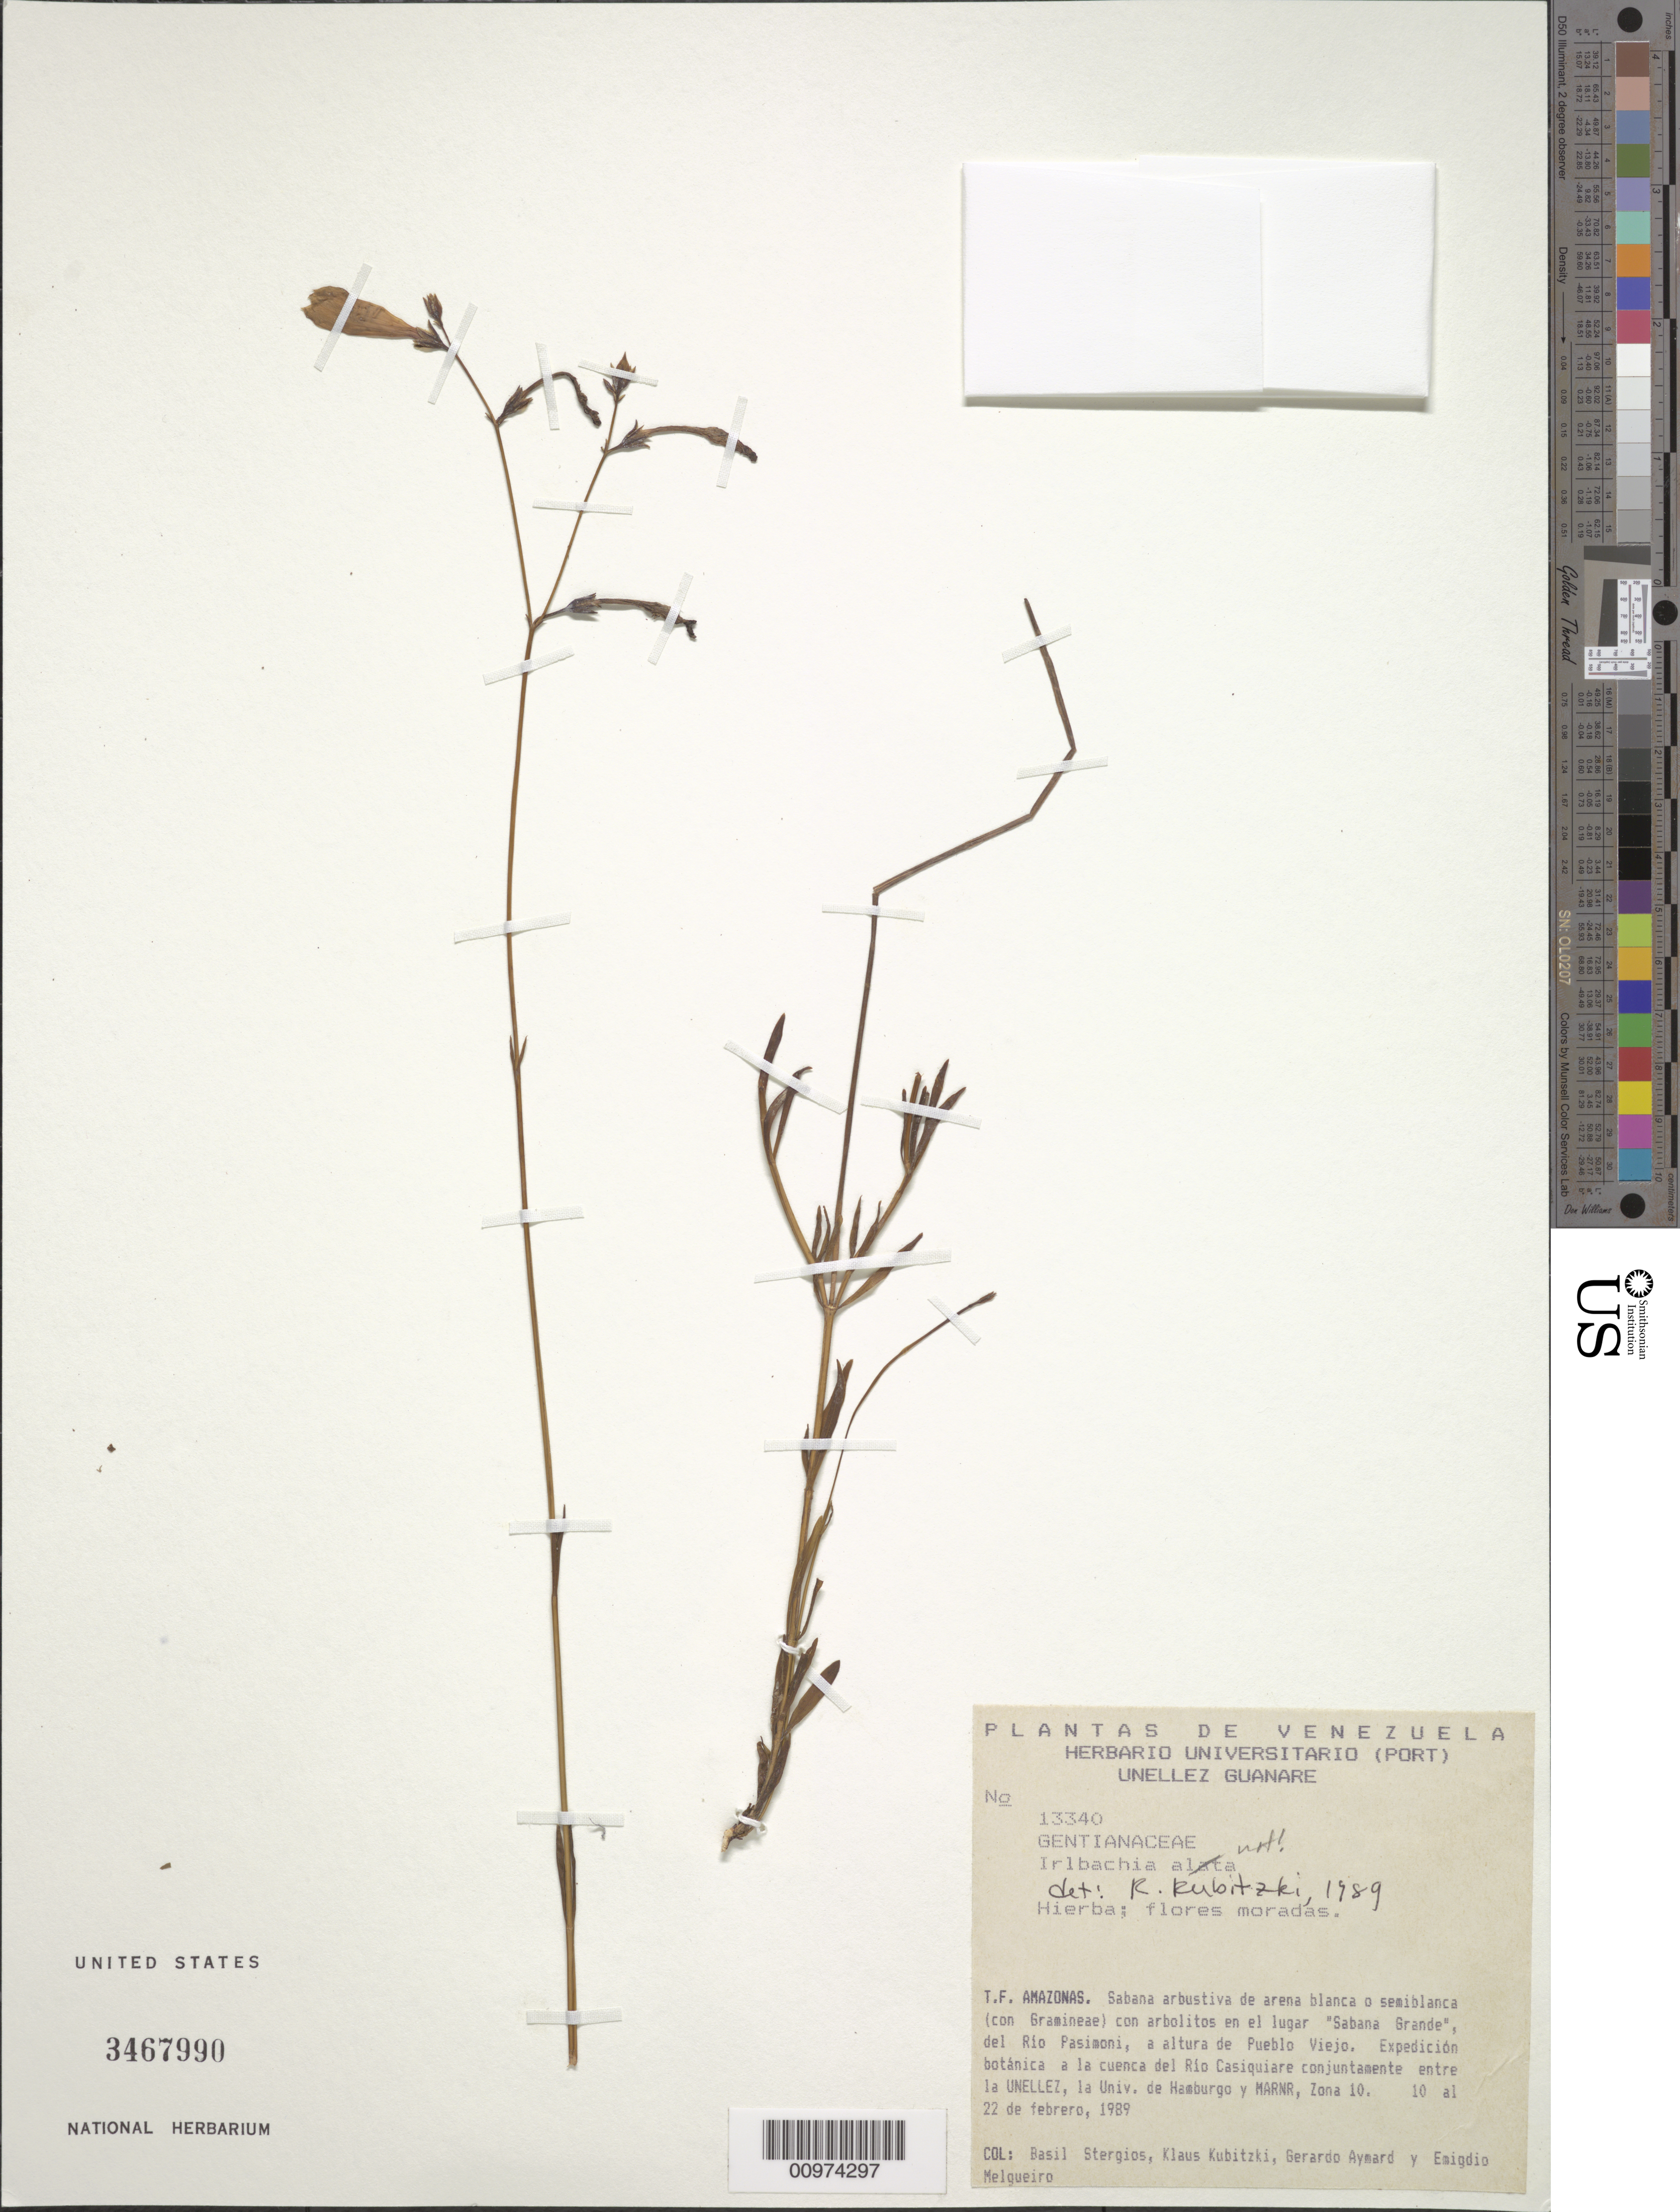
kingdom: Plantae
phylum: Tracheophyta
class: Magnoliopsida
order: Gentianales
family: Gentianaceae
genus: Irlbachia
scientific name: Irlbachia sp.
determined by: Kubitzki, Klaus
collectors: B. G. Stergios, K. Kubitzki, G. A. Aymard & E. Melgueiro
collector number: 13340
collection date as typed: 10-Feb-89 to 22-Feb-89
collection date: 1989-02-10/1989-02-22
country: Venezuela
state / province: Amazonas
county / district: Río Negro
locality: Río Casiquiare, "Sabana Grande", Río Pasimoni, a altura de Pueblo Viejo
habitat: Sabana arbustiva con aroblitos de arena blanca o semiblanca (con Gramineae) con arbolitos en el lugar "Sabana Grande"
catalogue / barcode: US 3467990